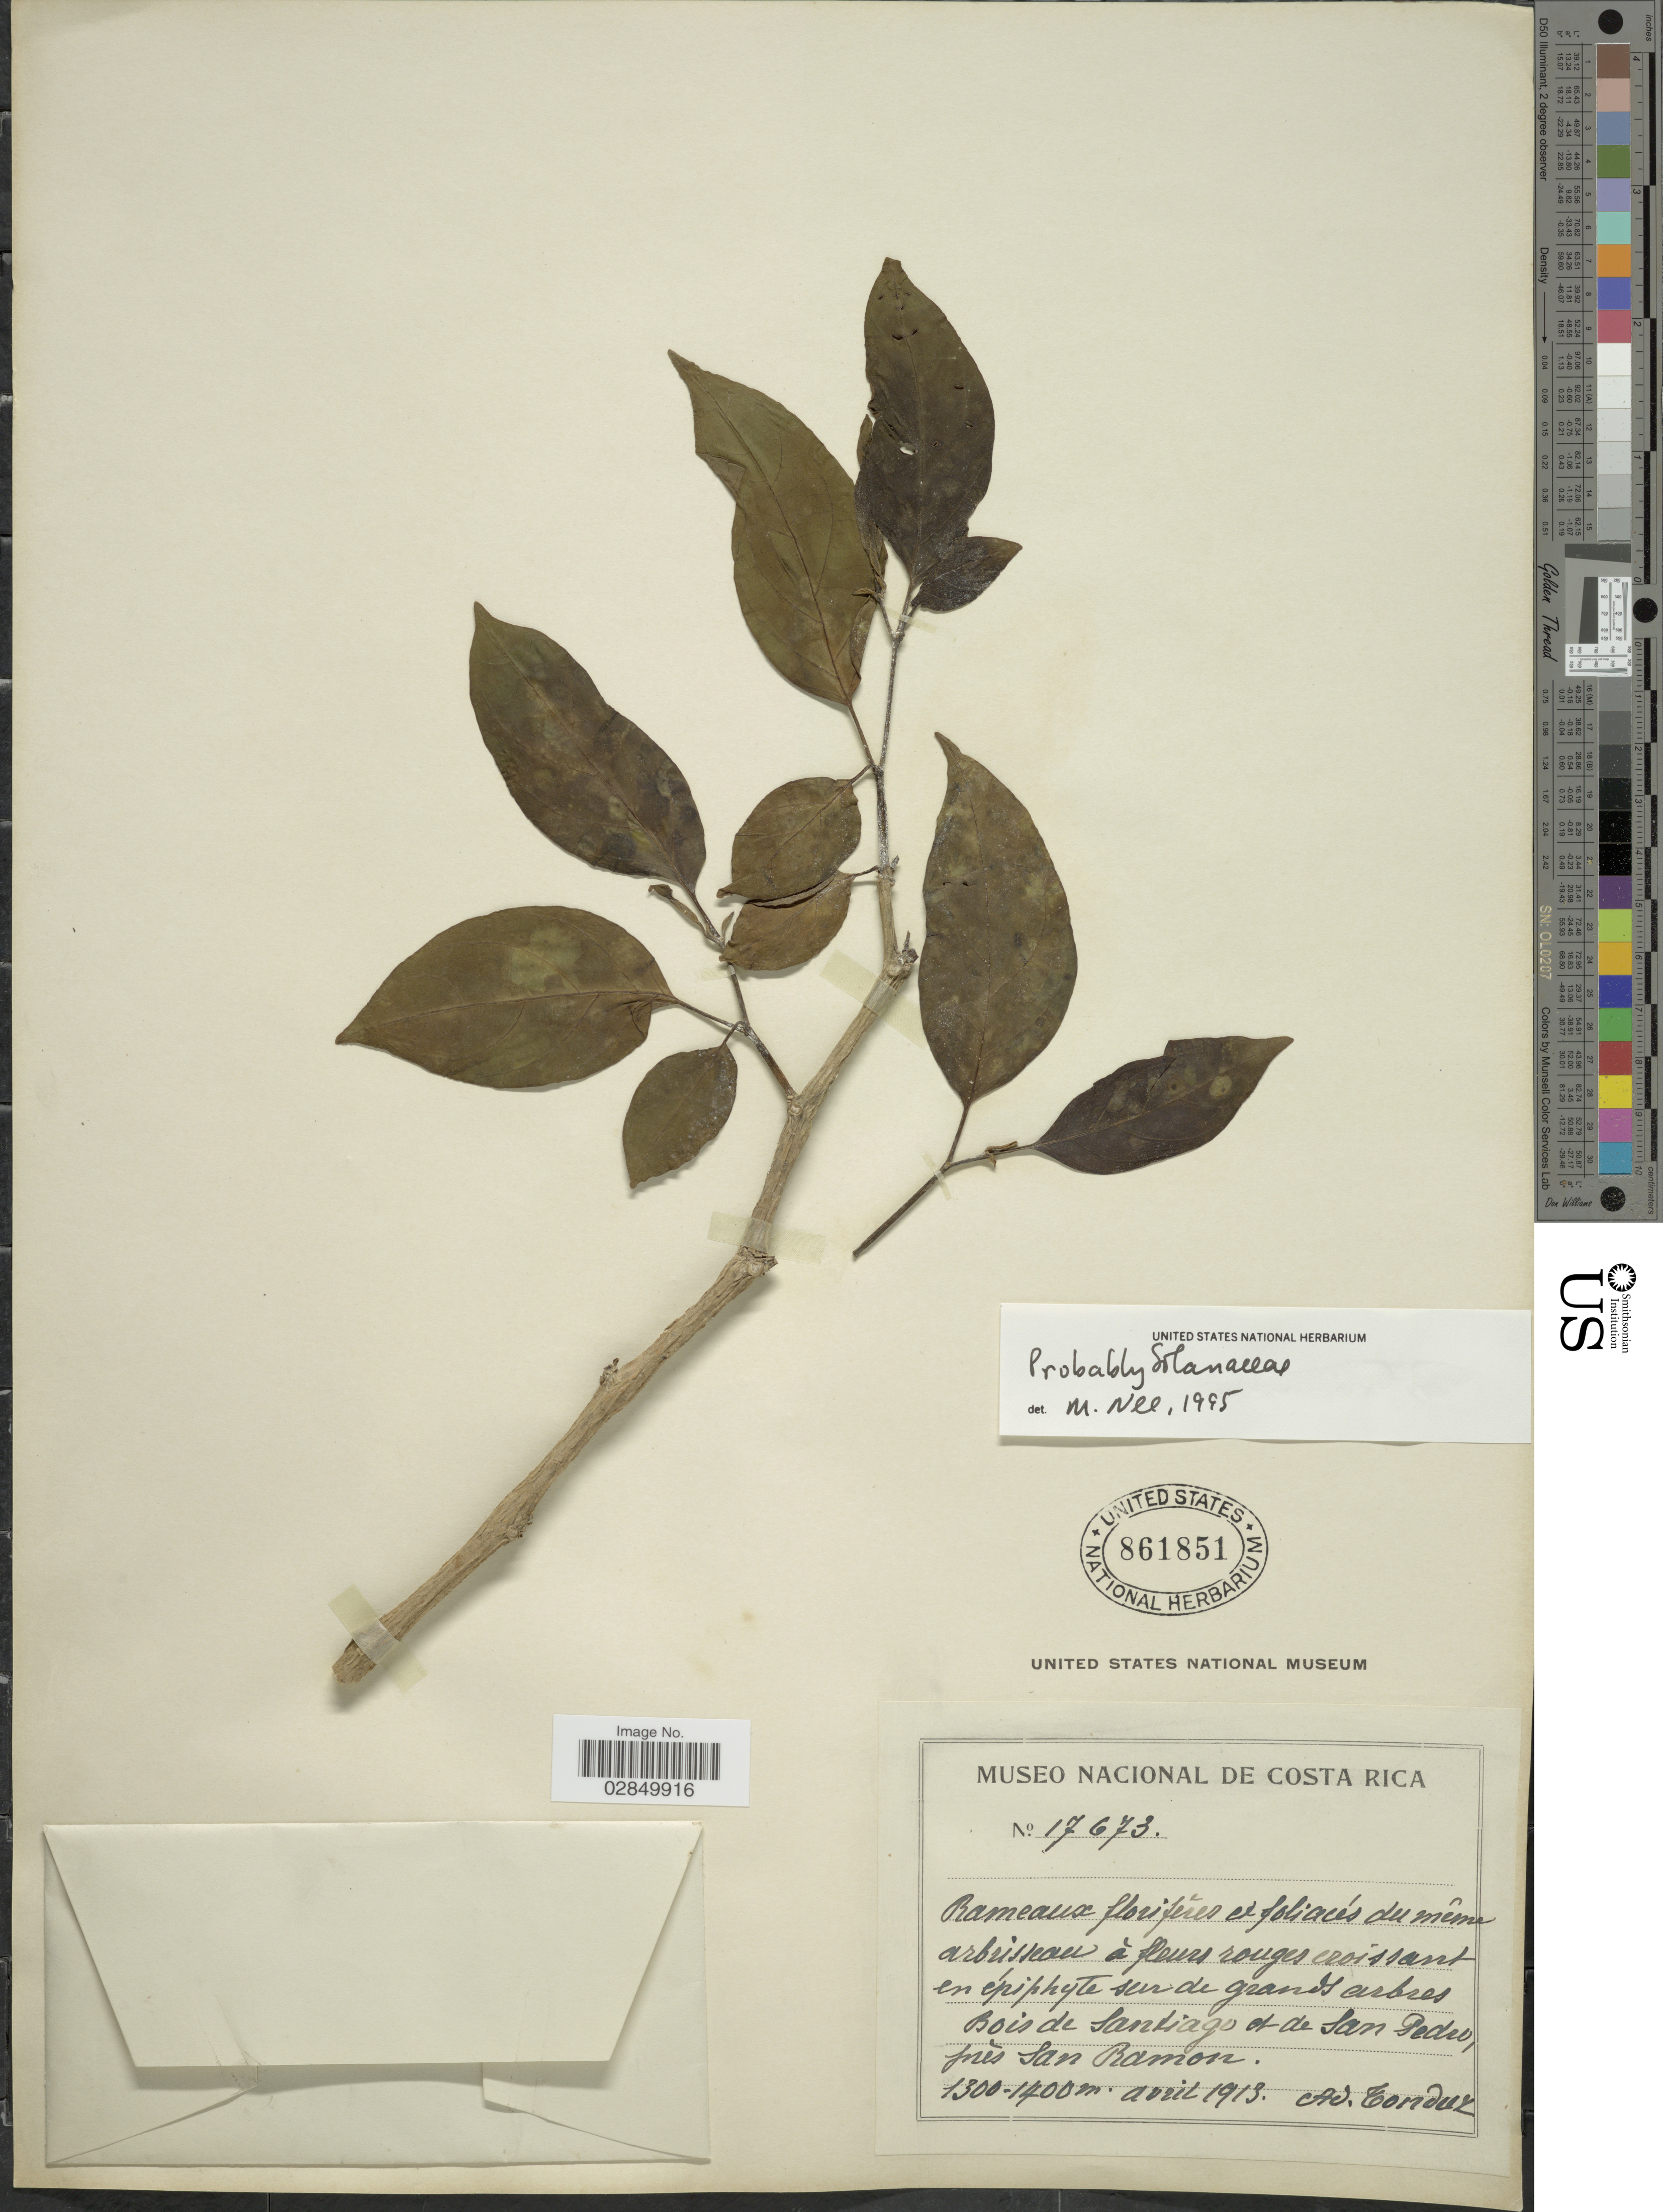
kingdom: Plantae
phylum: Tracheophyta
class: Magnoliopsida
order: Solanales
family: Solanaceae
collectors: A. Tonduz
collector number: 17673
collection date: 1913-04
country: Costa Rica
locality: Bois de Santiago et de San Pedro, près San Ramon.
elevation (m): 1300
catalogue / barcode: US 861851